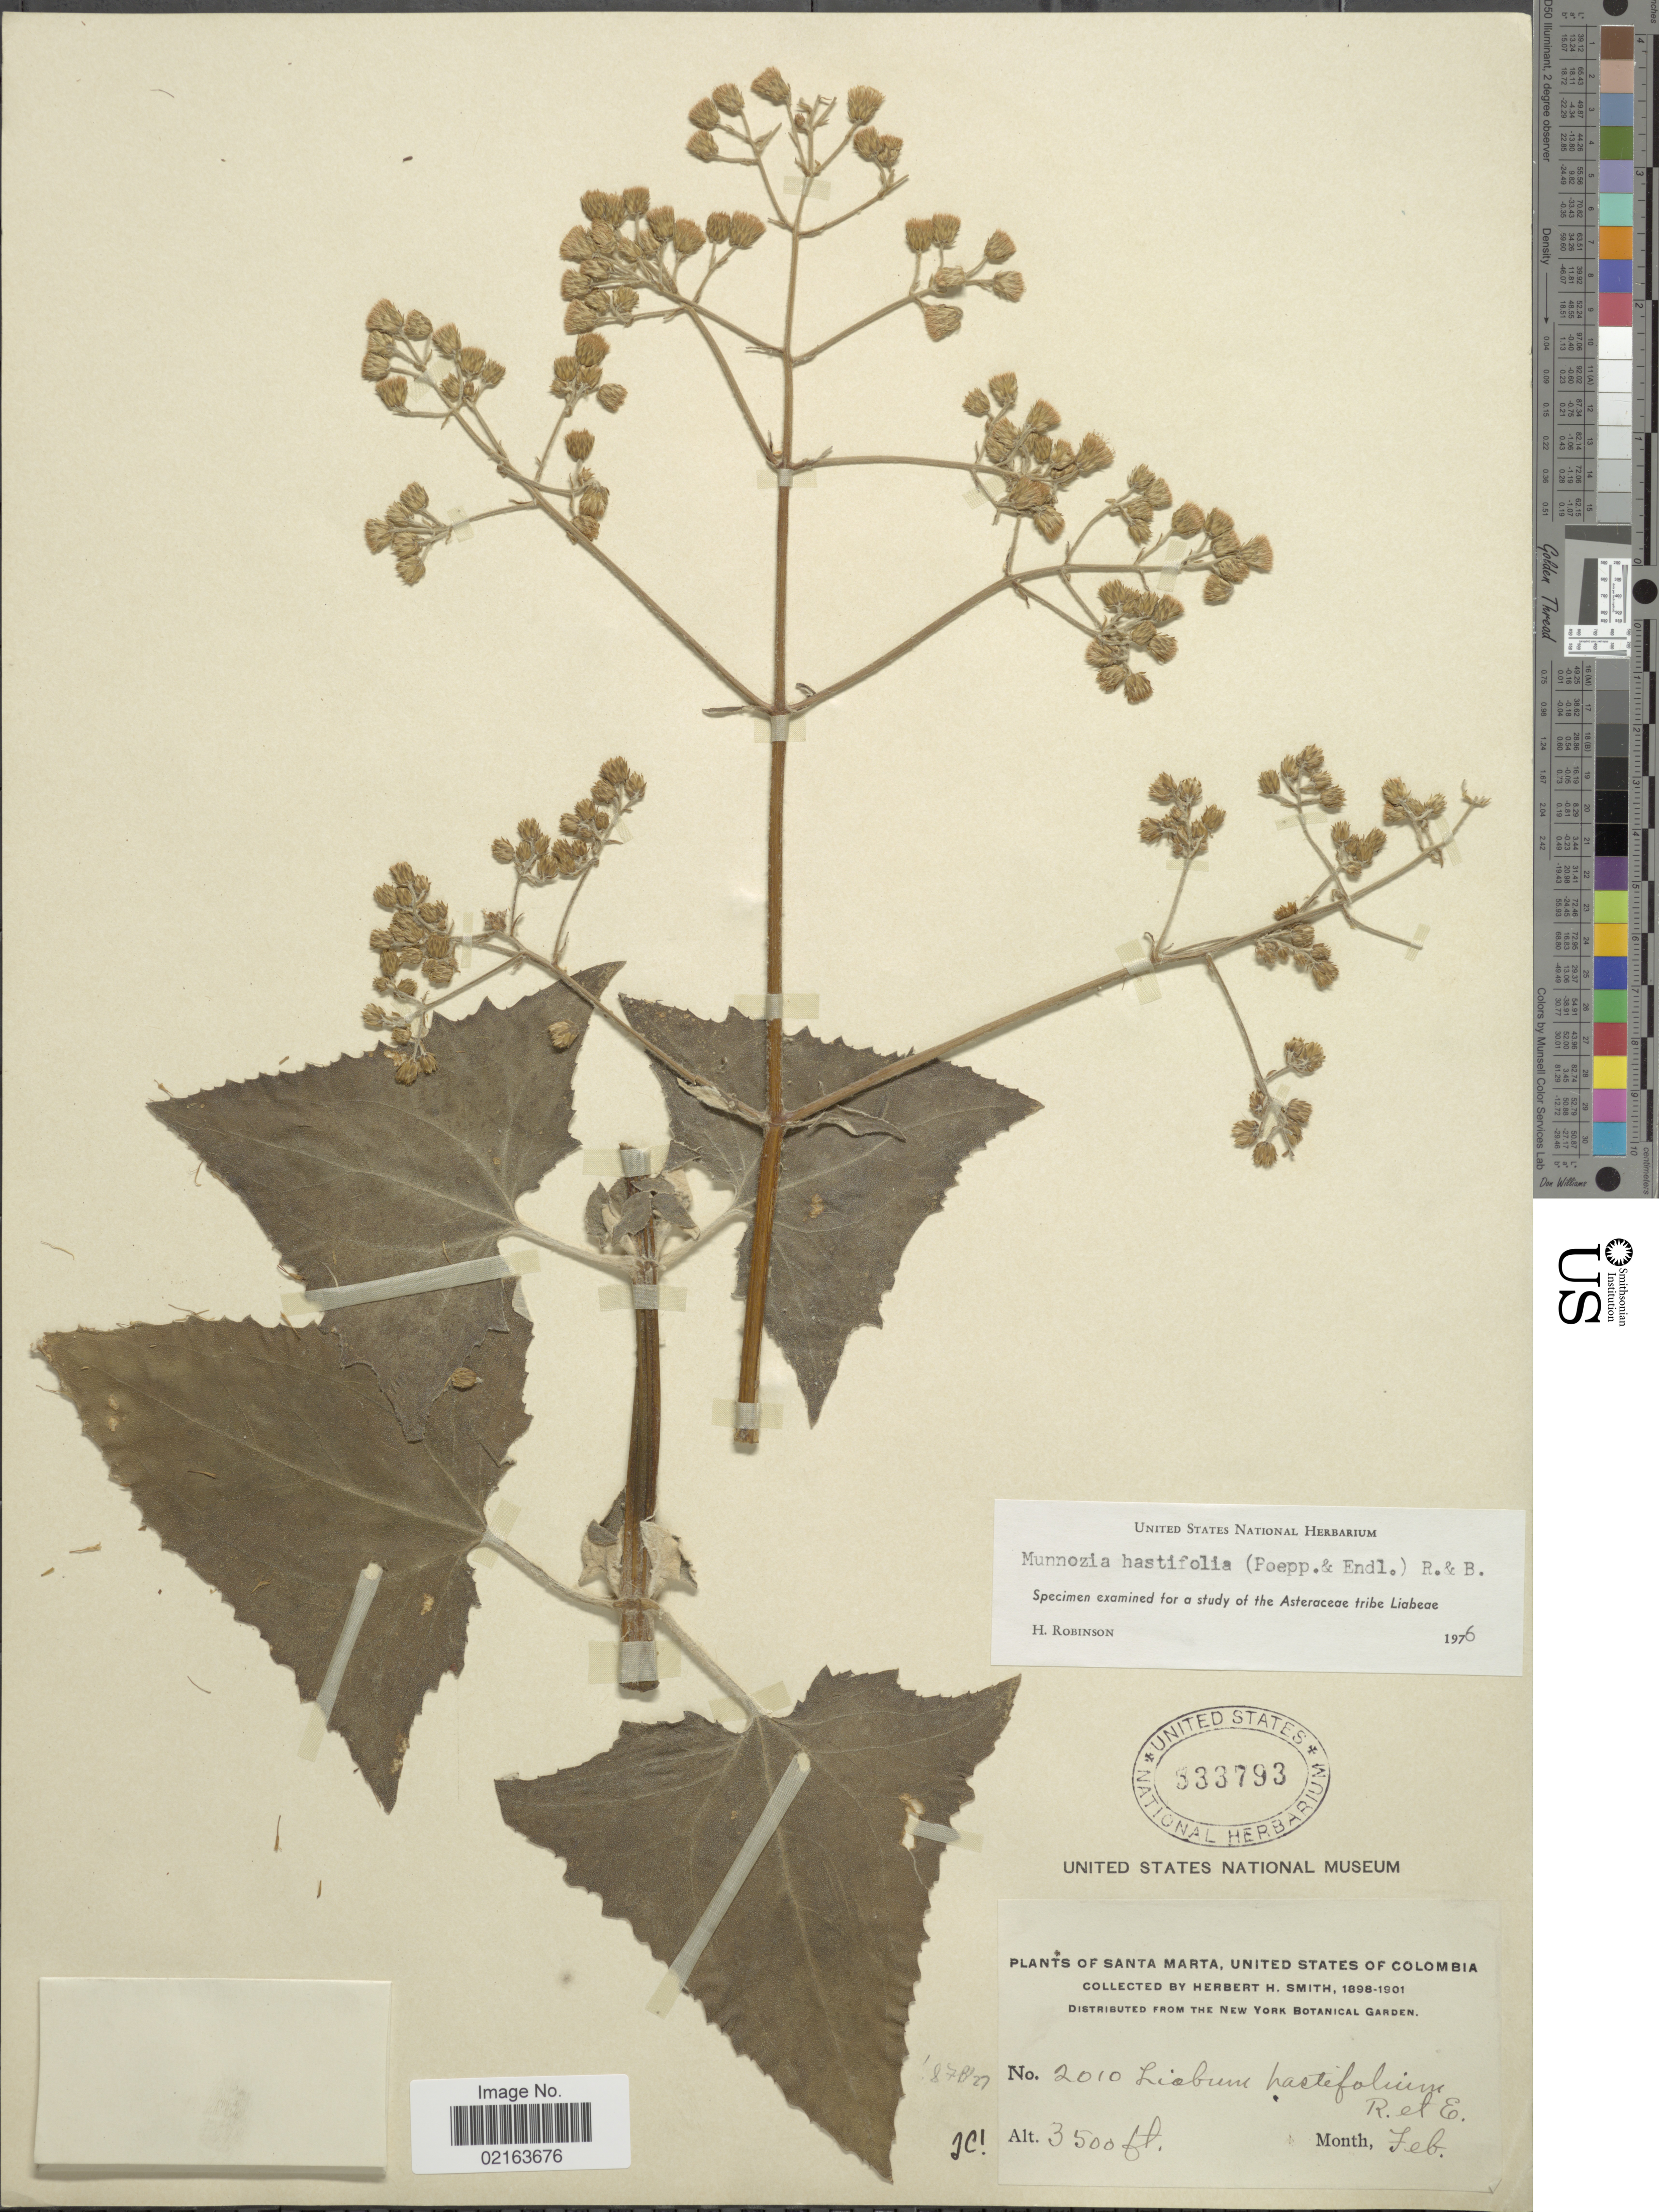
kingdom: Plantae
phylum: Tracheophyta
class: Magnoliopsida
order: Asterales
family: Asteraceae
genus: Munnozia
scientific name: Munnozia hastifolia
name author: (Poepp.) H. Rob. & Brettell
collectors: Herbert H. Smith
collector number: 2010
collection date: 1898-02/1901-02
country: Colombia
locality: Santa Marta, United States of Colombia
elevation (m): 1067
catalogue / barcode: US 533793